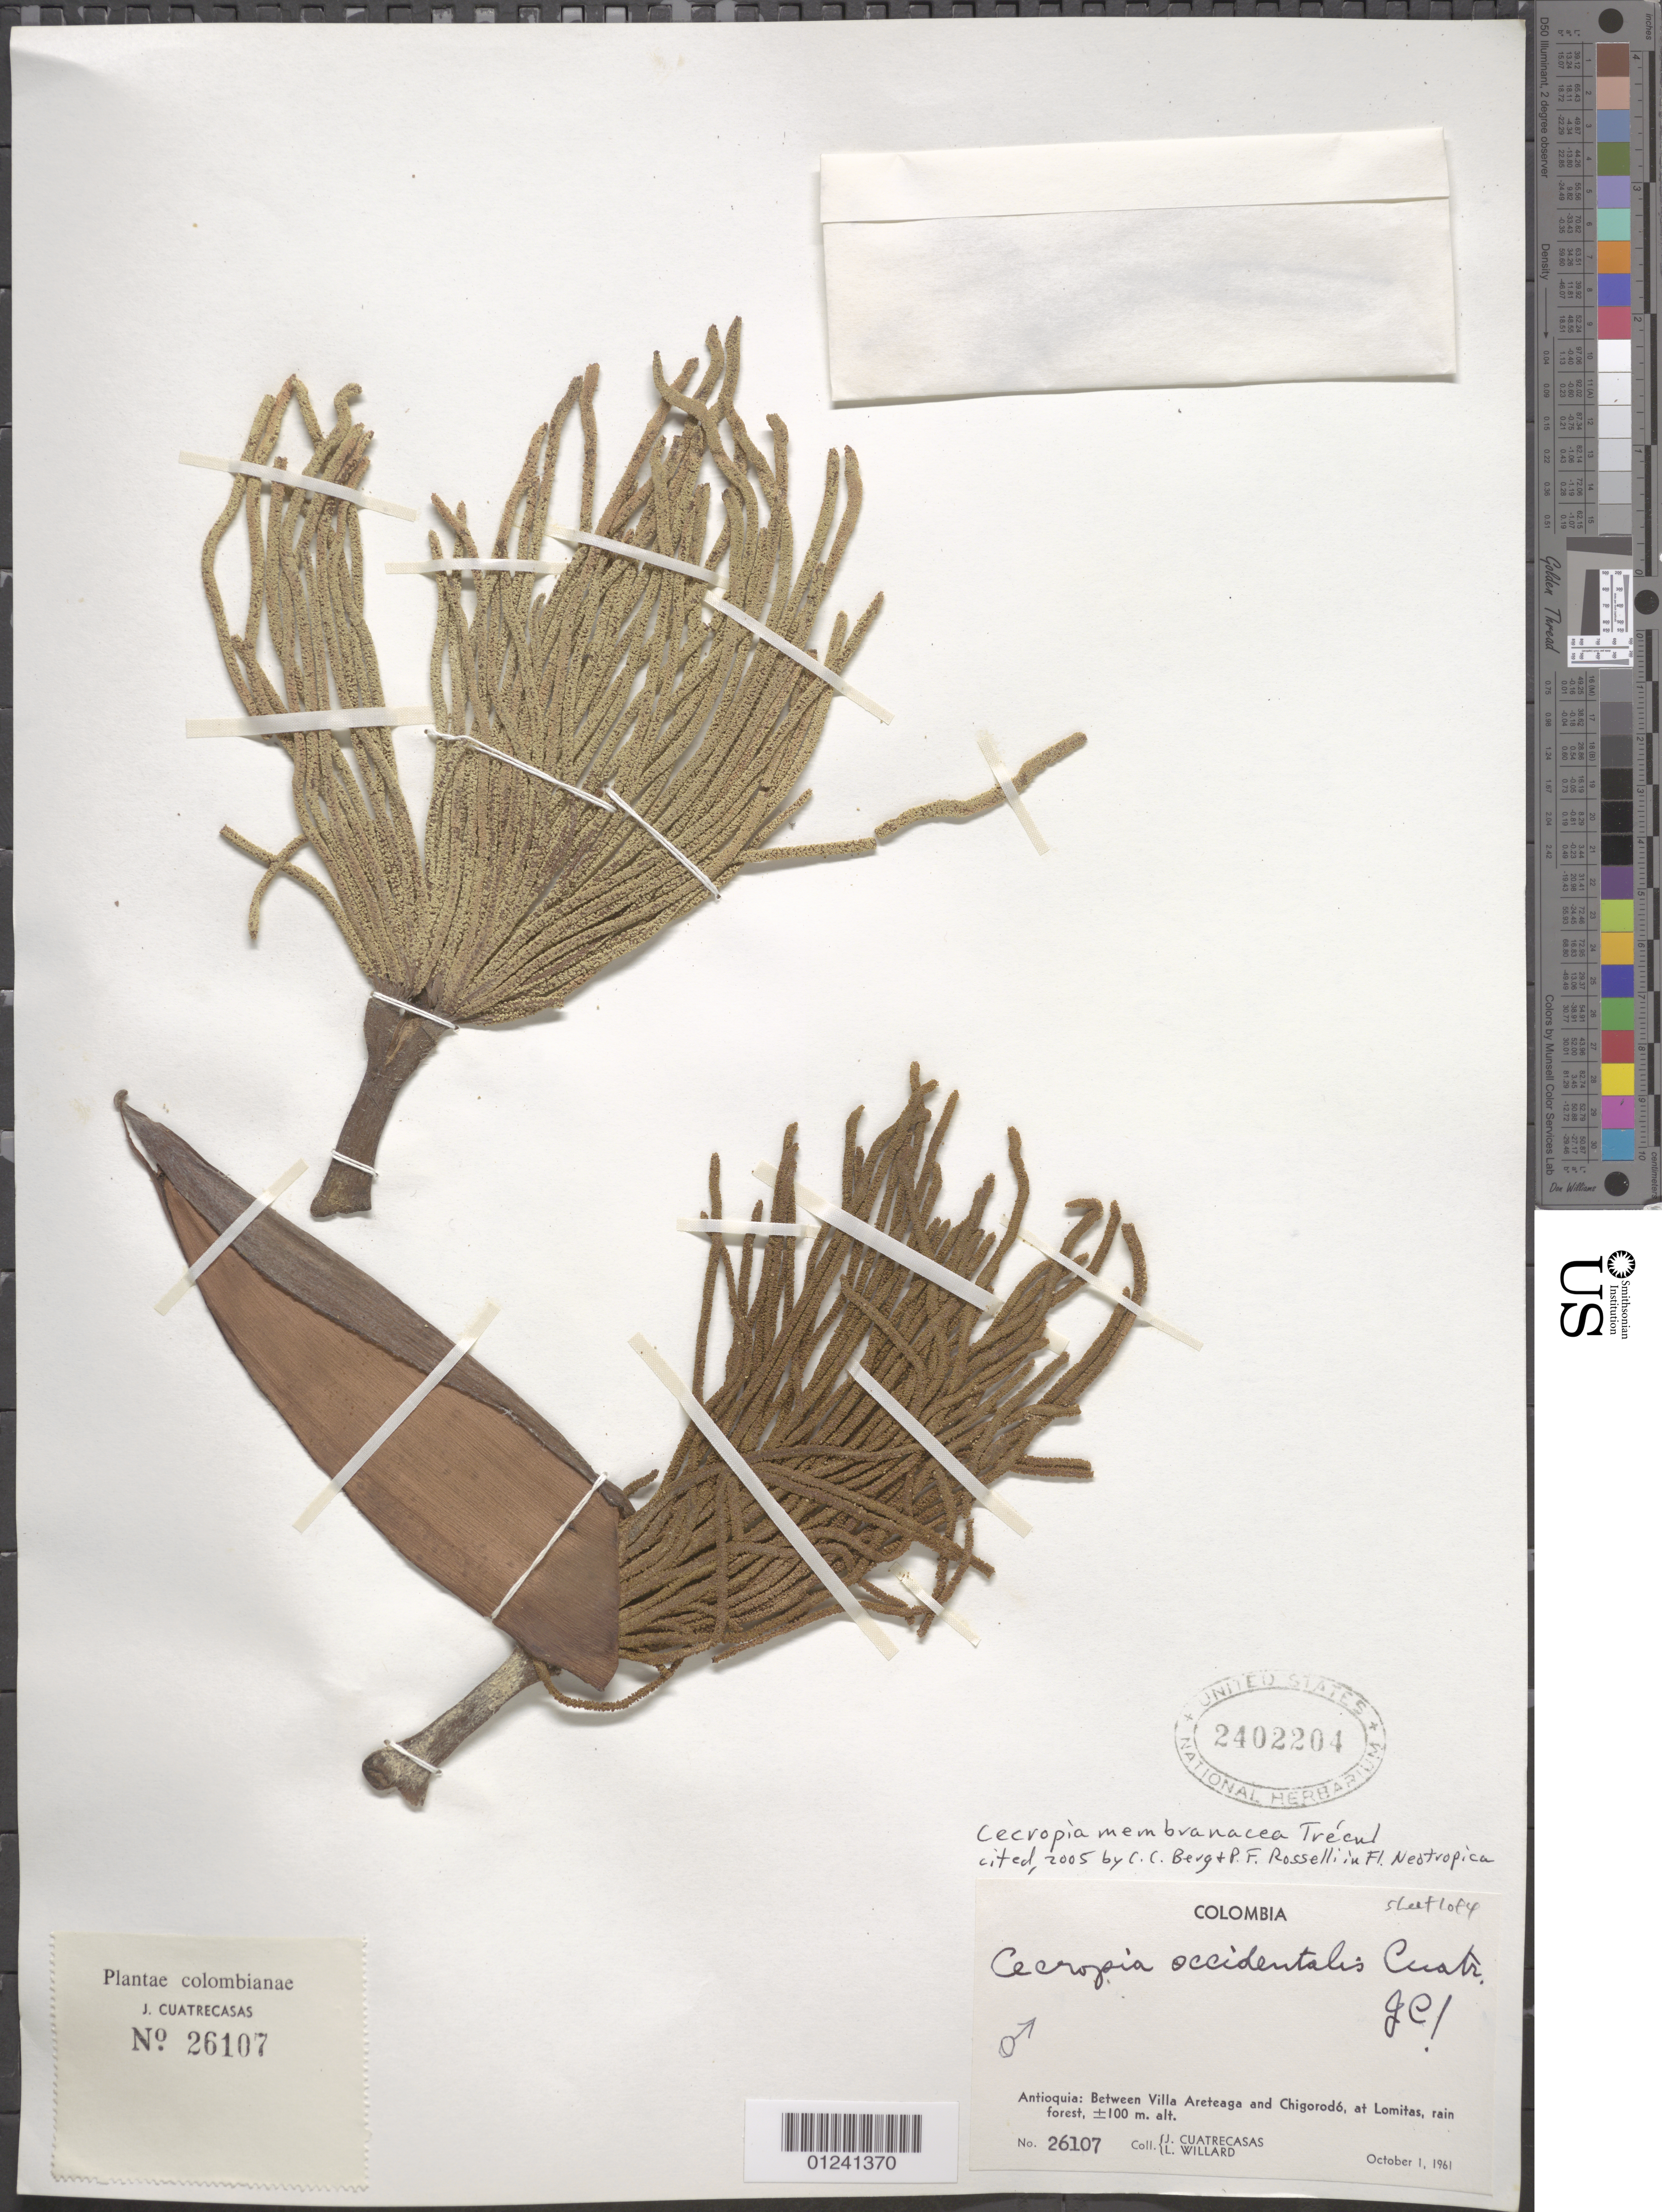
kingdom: Plantae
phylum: Tracheophyta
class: Magnoliopsida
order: Rosales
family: Urticaceae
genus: Cecropia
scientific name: Cecropia membranacea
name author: Trécul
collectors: J. Cuatrecasas & L. Willard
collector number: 26107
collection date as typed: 1 Oct 1961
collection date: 1961-10-01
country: Colombia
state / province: Antioquia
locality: between Villa Arteaga and Chigorodó, at Lomitas, rain forest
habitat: rain forest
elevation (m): -100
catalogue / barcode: US 2402204